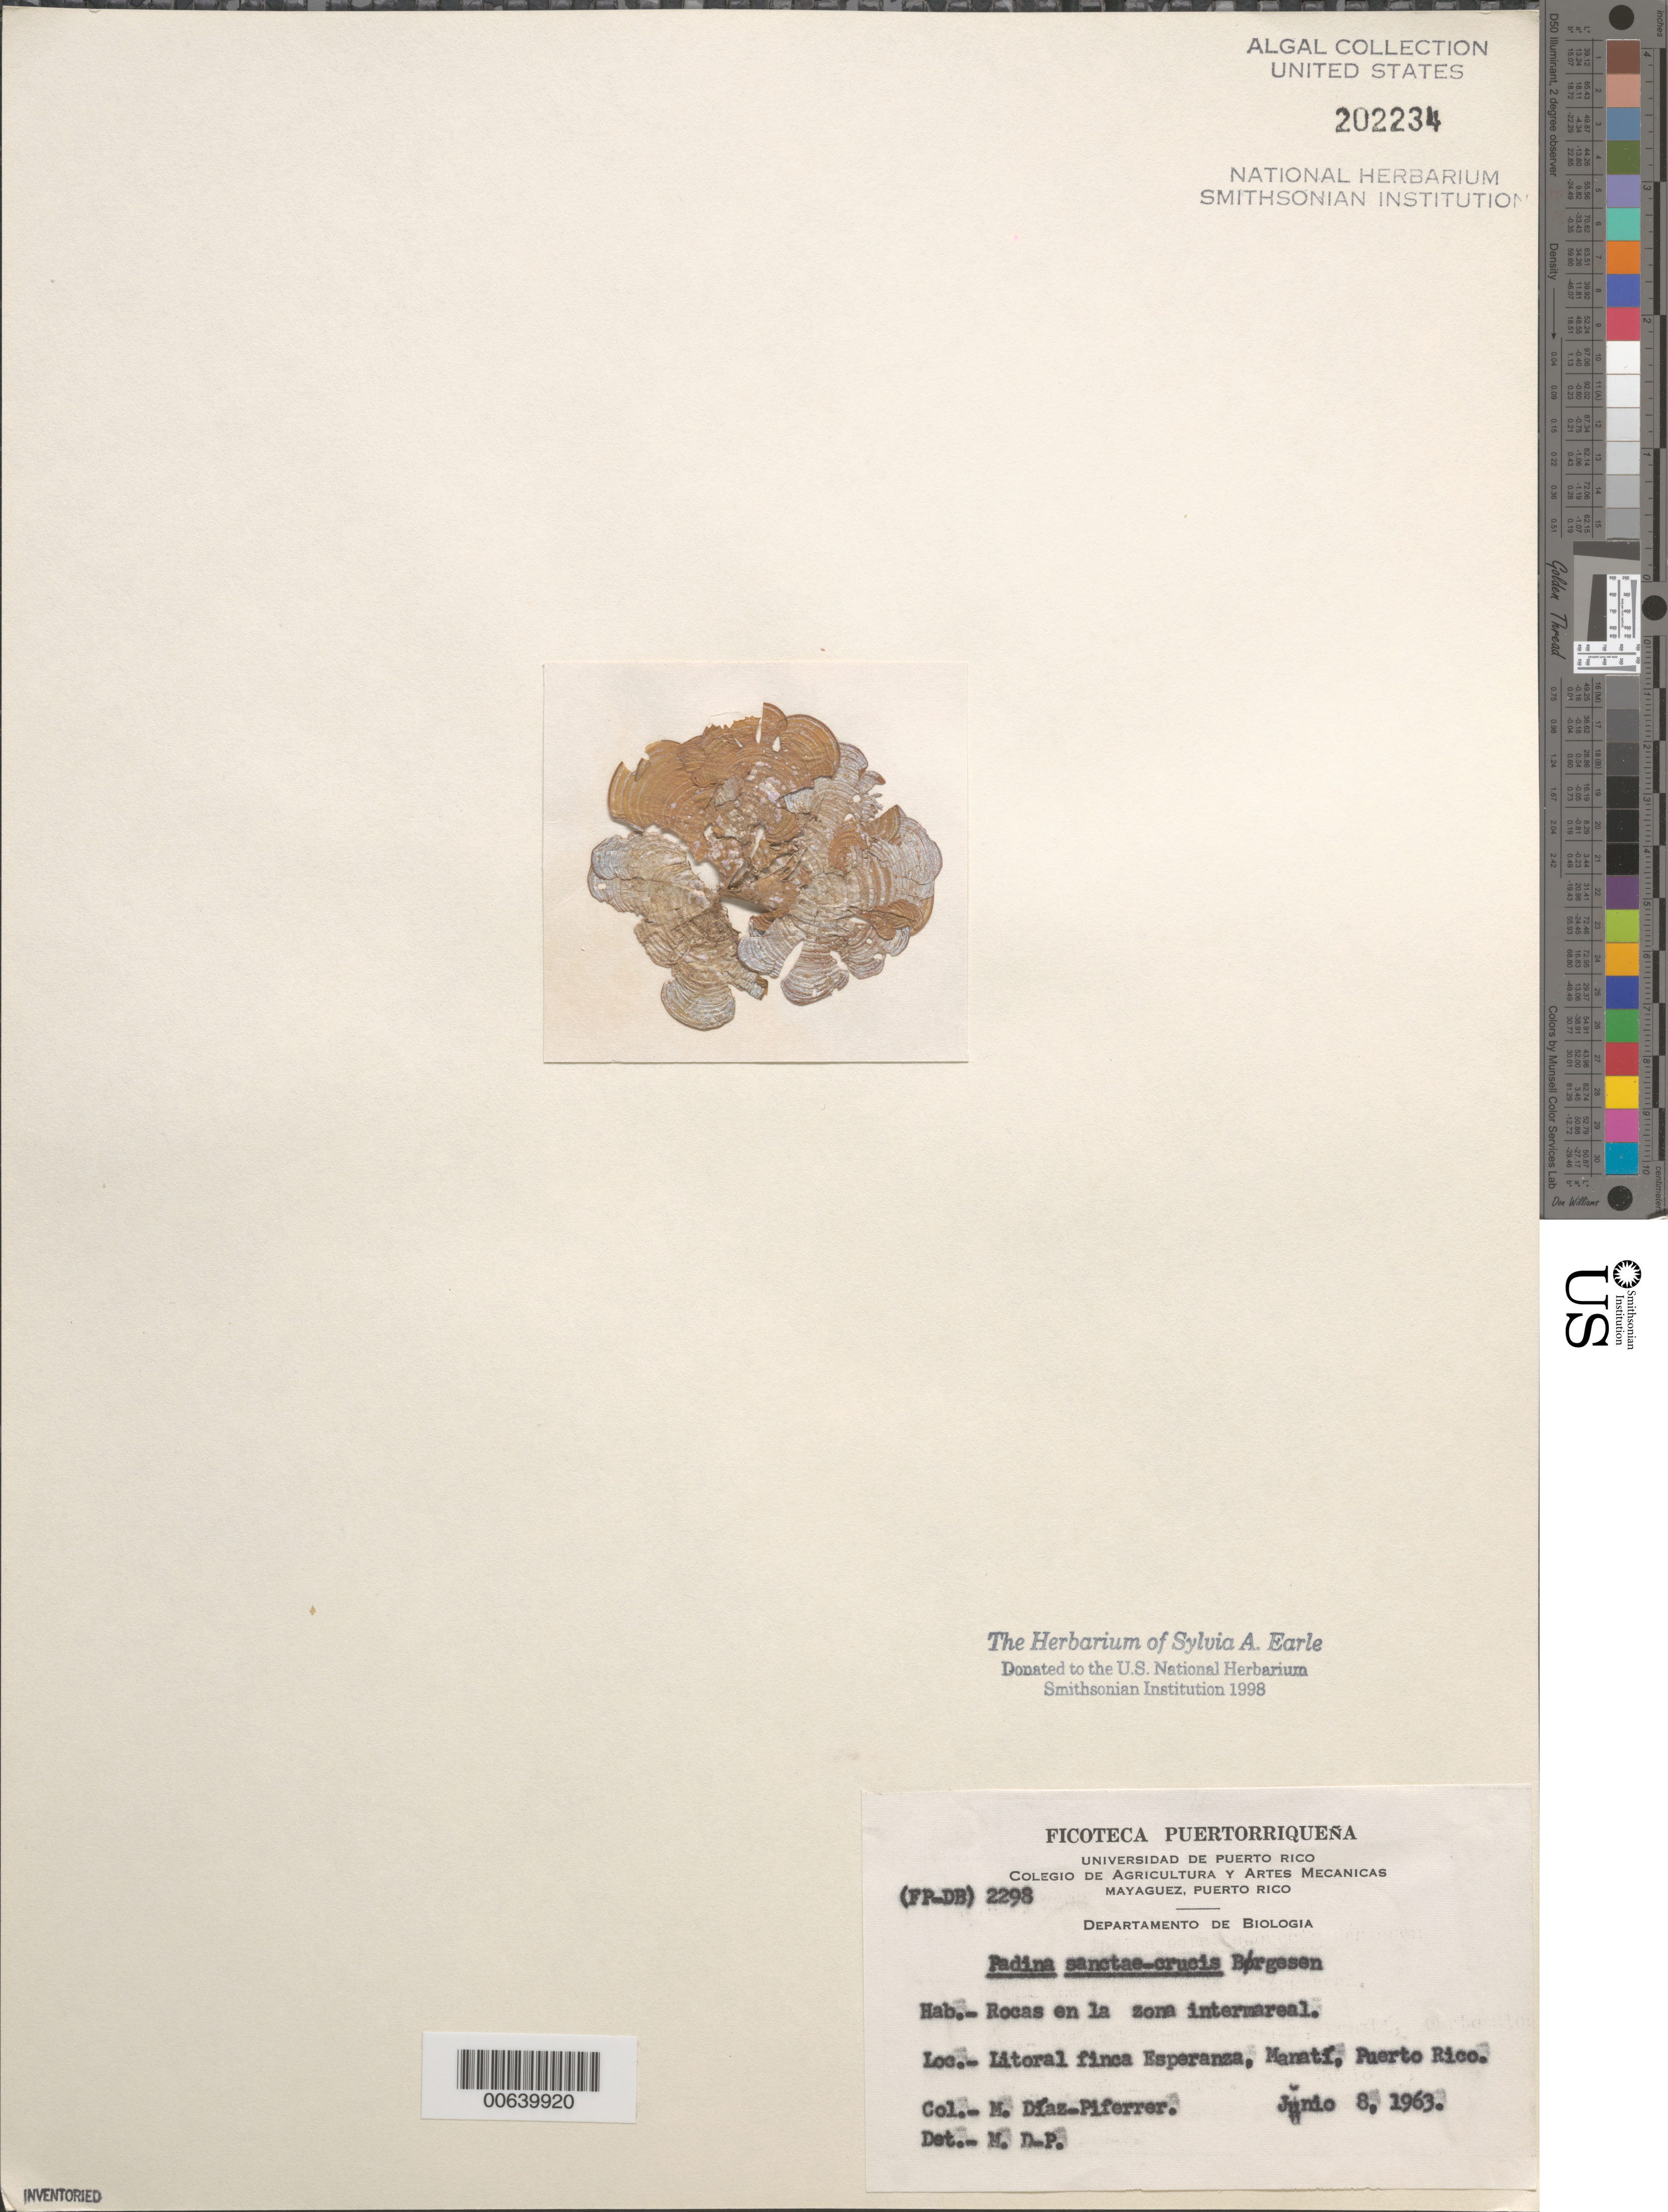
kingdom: Chromista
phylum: Ochrophyta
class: Phaeophyceae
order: Dictyotales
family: Dictyotaceae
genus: Padina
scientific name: Padina sanctae-crucis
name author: Børgesen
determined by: Diaz-Piferrer, M.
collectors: M. Diaz-Piferrer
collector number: (FP-DB) 2298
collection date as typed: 08 Jun 1963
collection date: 1963-06-08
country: Puerto Rico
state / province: Manati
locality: Esperanza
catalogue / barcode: US 202234